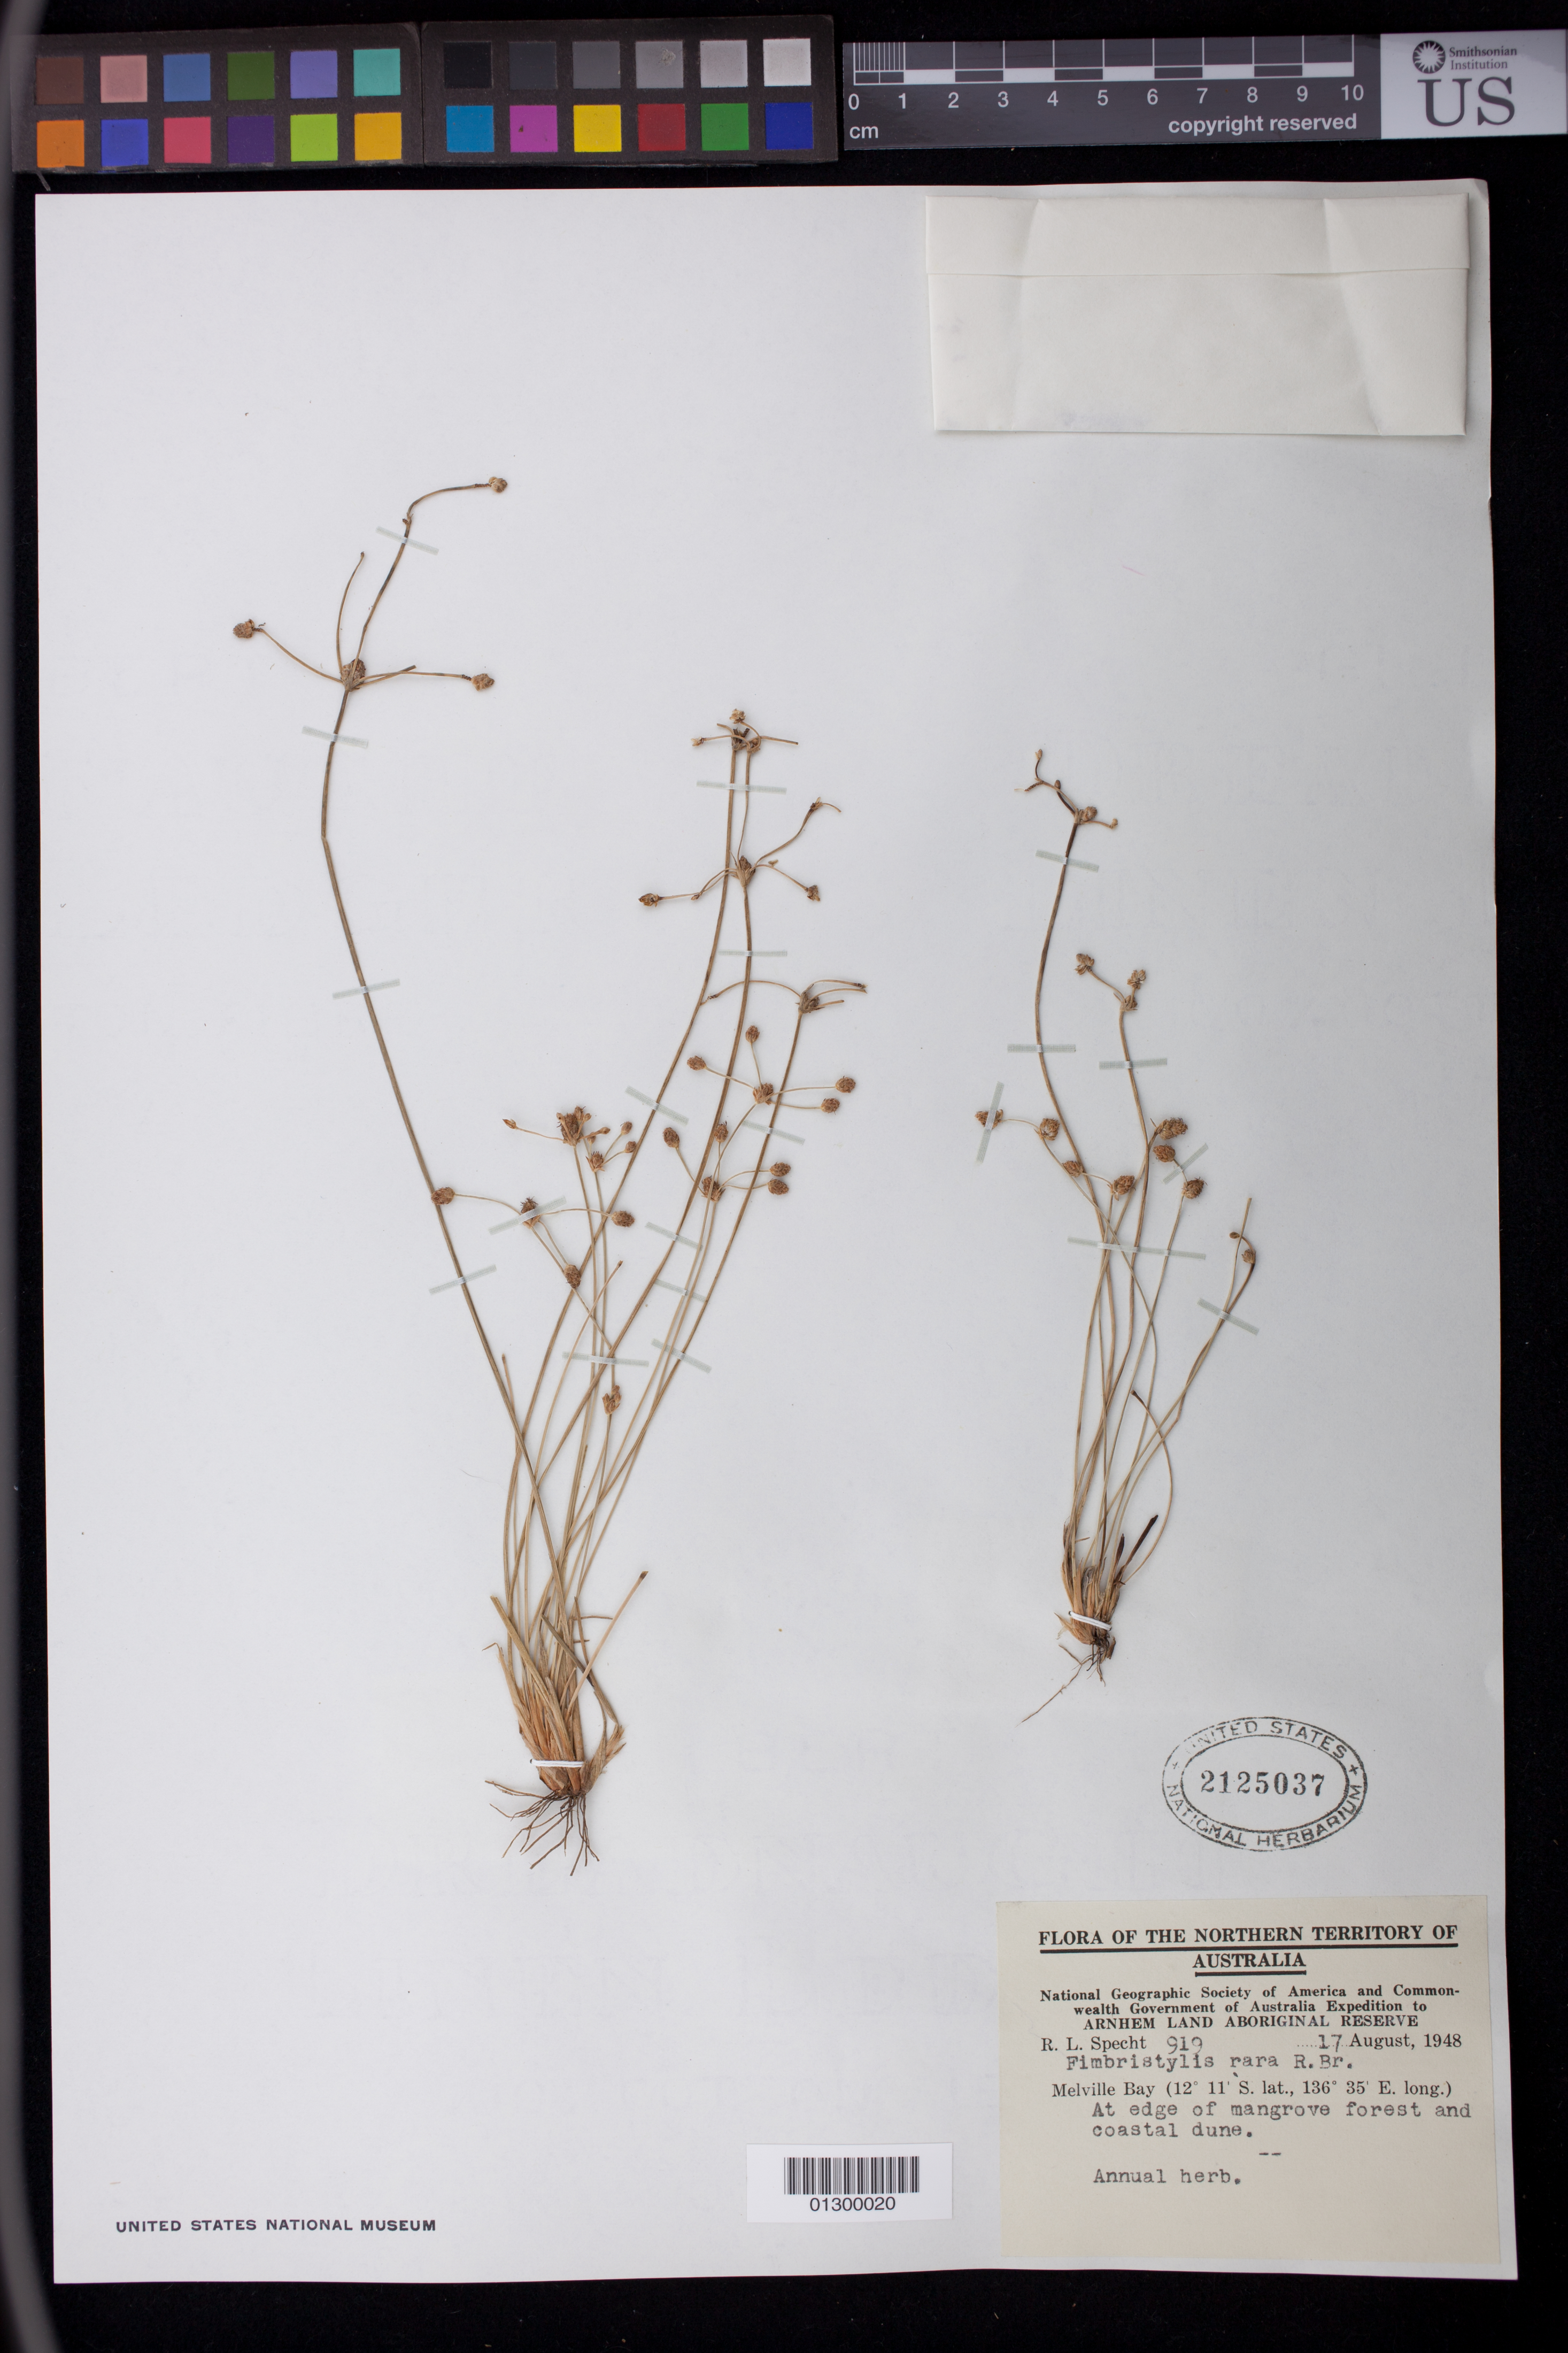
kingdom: Plantae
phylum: Tracheophyta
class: Liliopsida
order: Poales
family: Cyperaceae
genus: Fimbristylis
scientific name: Fimbristylis rara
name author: R. Br.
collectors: R. L. Specht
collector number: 919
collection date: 1948-08-17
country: Australia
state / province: Northern Territory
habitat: At edge of mangrove forest and coastal dune.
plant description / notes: Annual herb.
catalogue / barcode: US 2125037